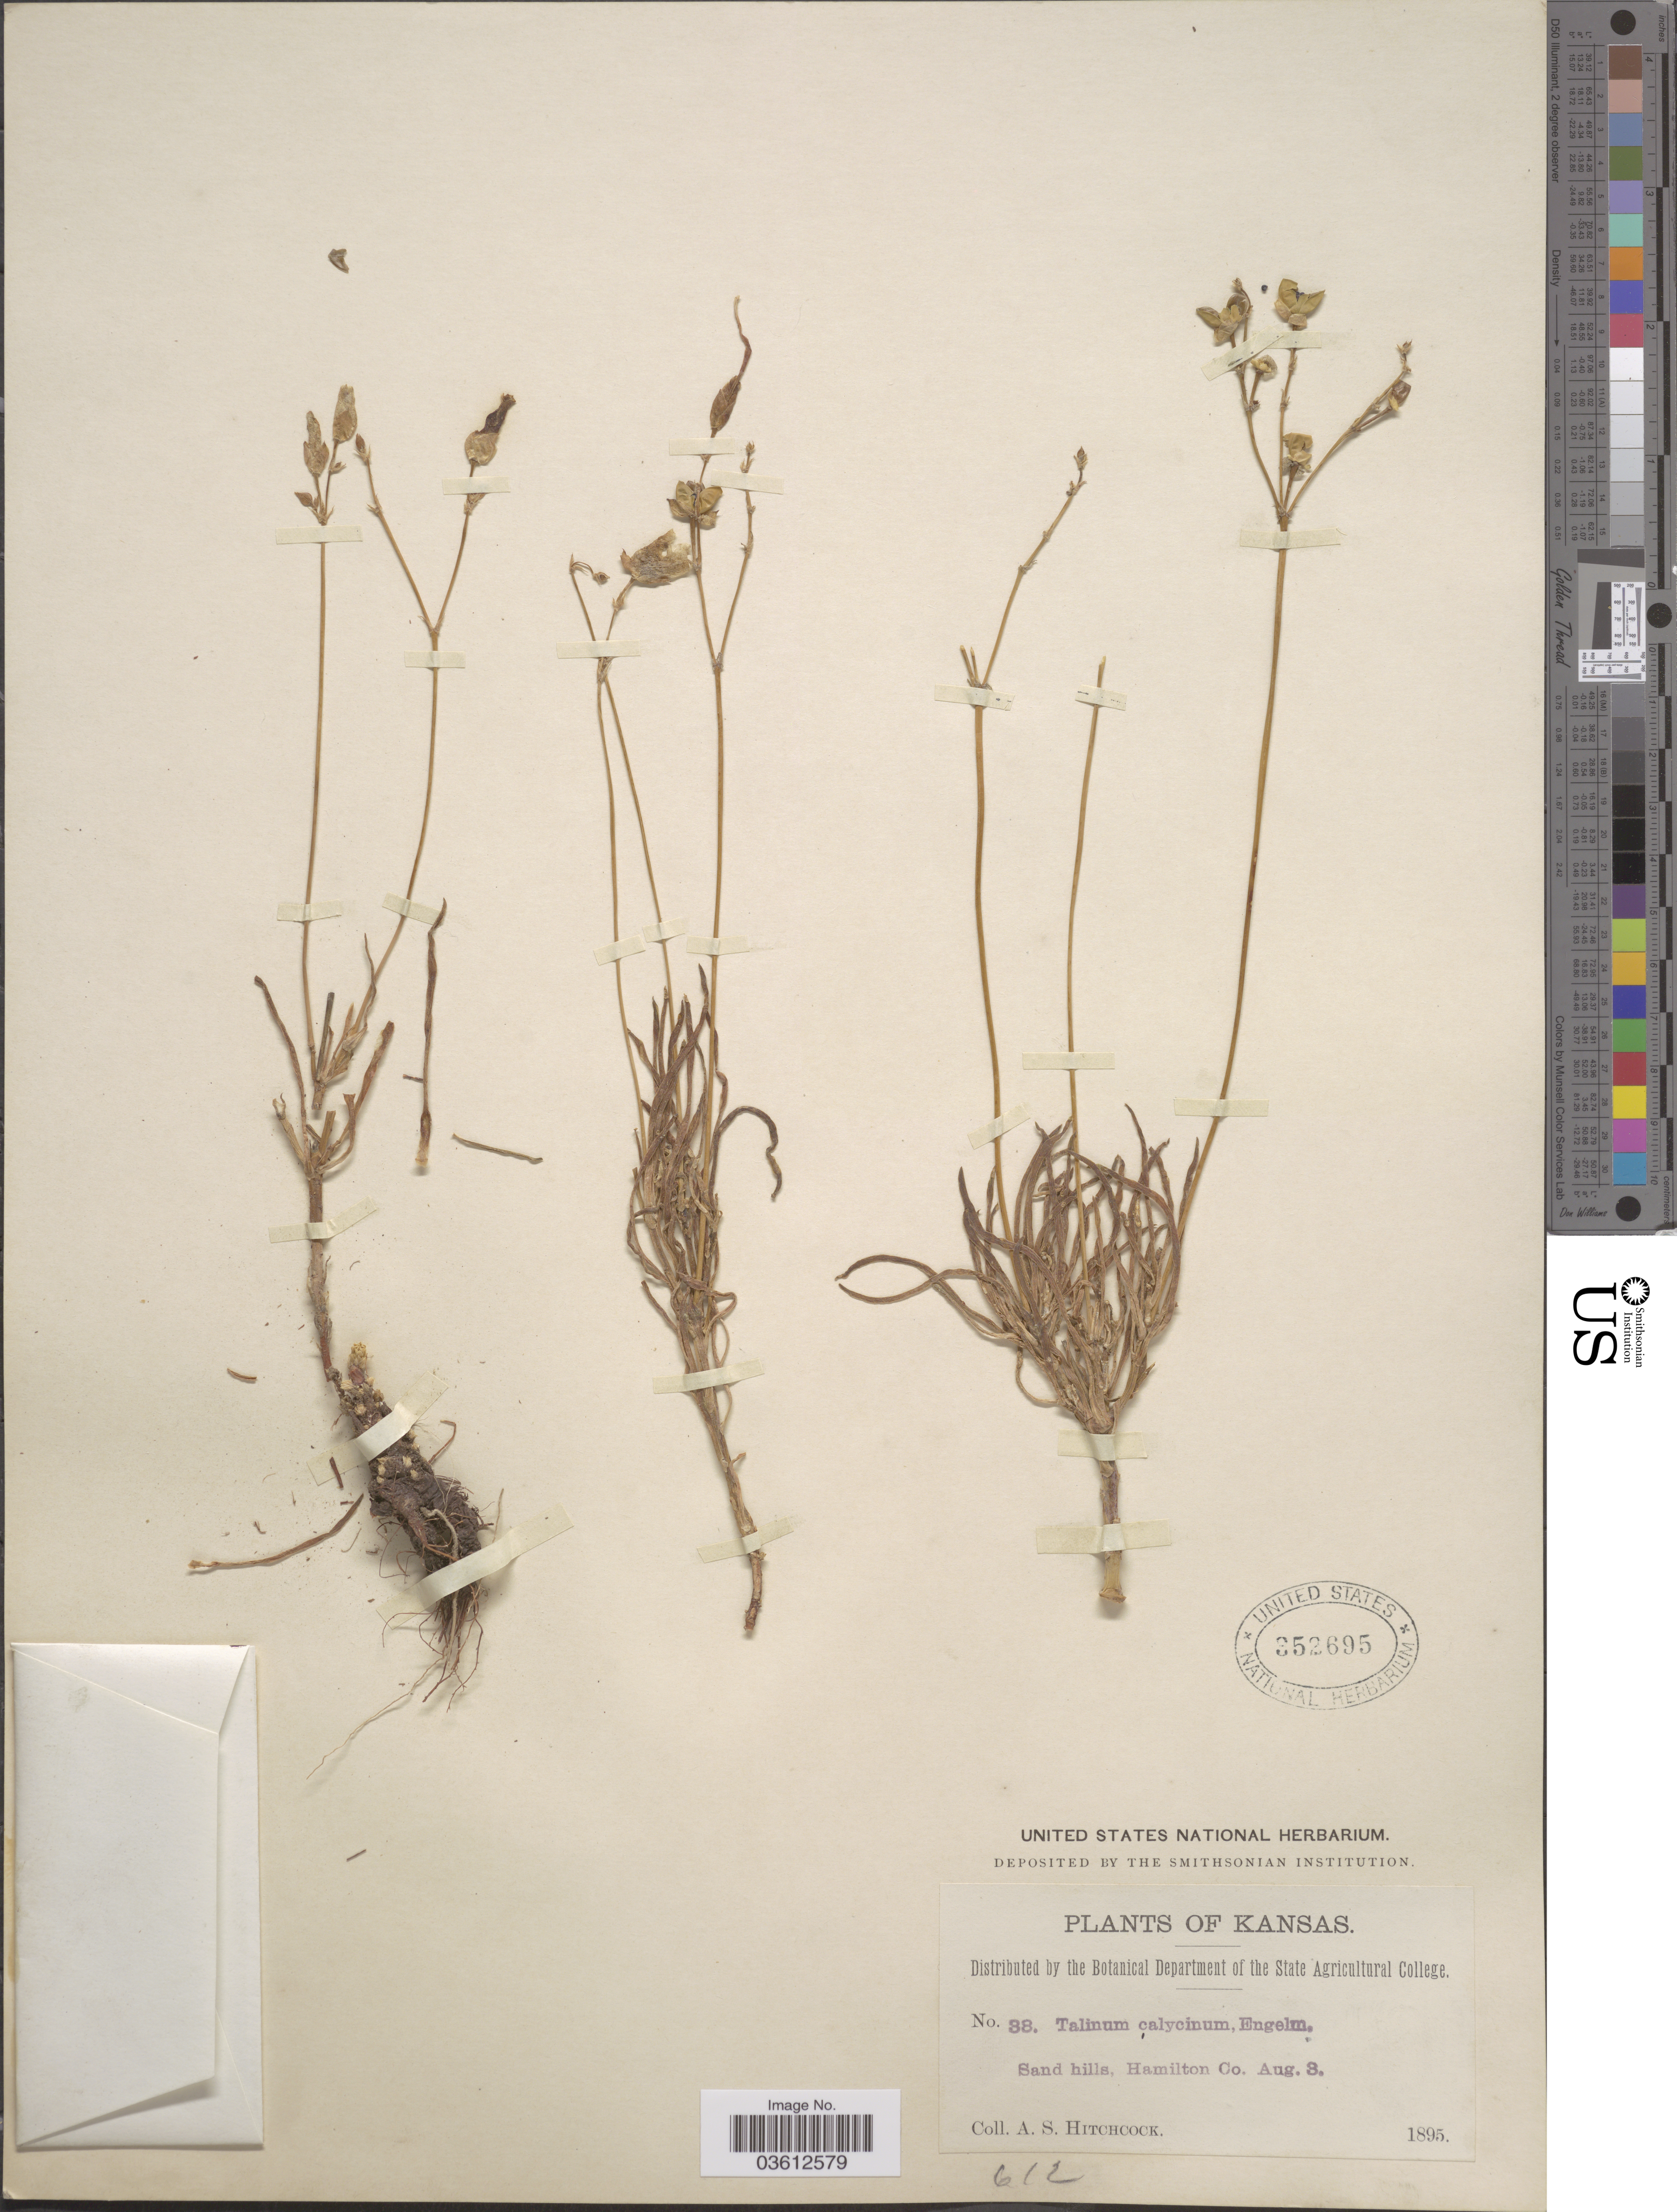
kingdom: Plantae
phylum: Tracheophyta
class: Magnoliopsida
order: Caryophyllales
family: Talinaceae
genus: Talinum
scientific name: Talinum calycinum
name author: Engelm.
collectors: A. S. Hitchcock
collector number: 38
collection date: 1895-08-08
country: United States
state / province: Kansas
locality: Hamilton Co.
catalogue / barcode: US 352695